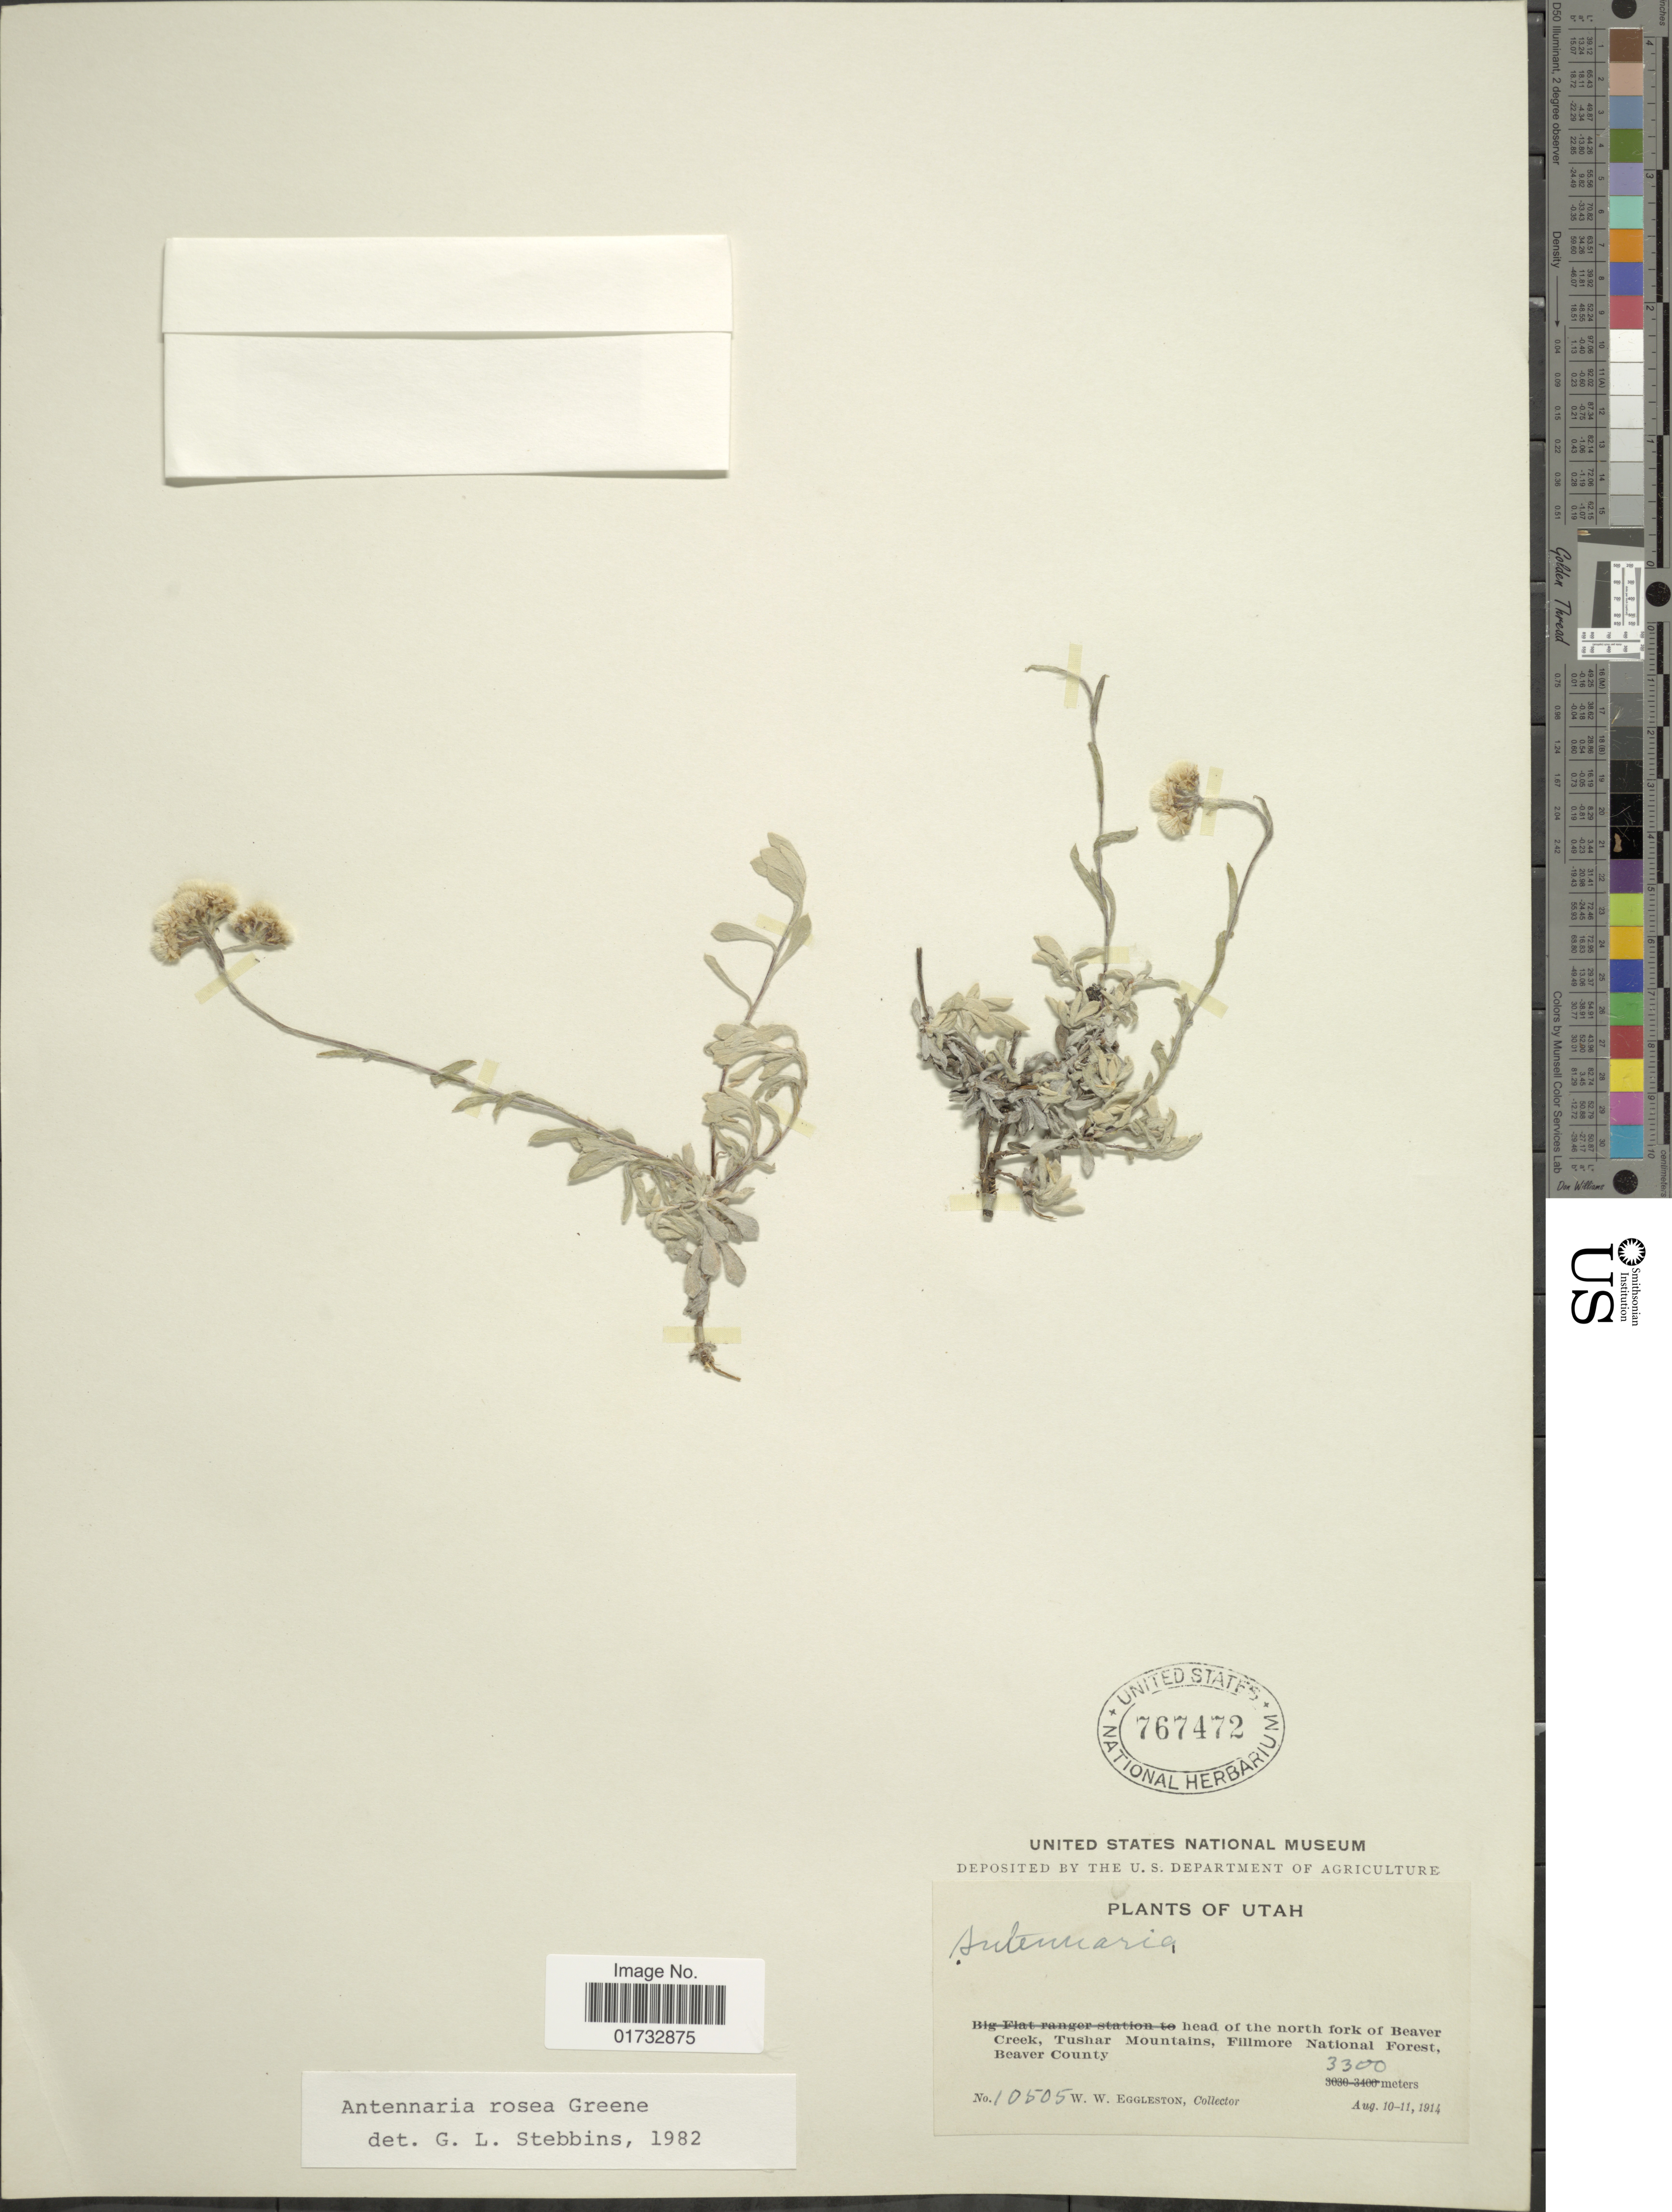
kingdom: Plantae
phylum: Tracheophyta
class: Magnoliopsida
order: Asterales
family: Asteraceae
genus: Antennaria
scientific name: Antennaria rosea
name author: Greene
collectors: W. W. Eggleston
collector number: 10505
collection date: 1914-08-10/1914-08-11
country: United States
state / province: Utah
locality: Head of the north of Beaver Creek, Tushar Mountains, Fillmore National Forest, Beaver County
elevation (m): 3300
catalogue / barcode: US 767472